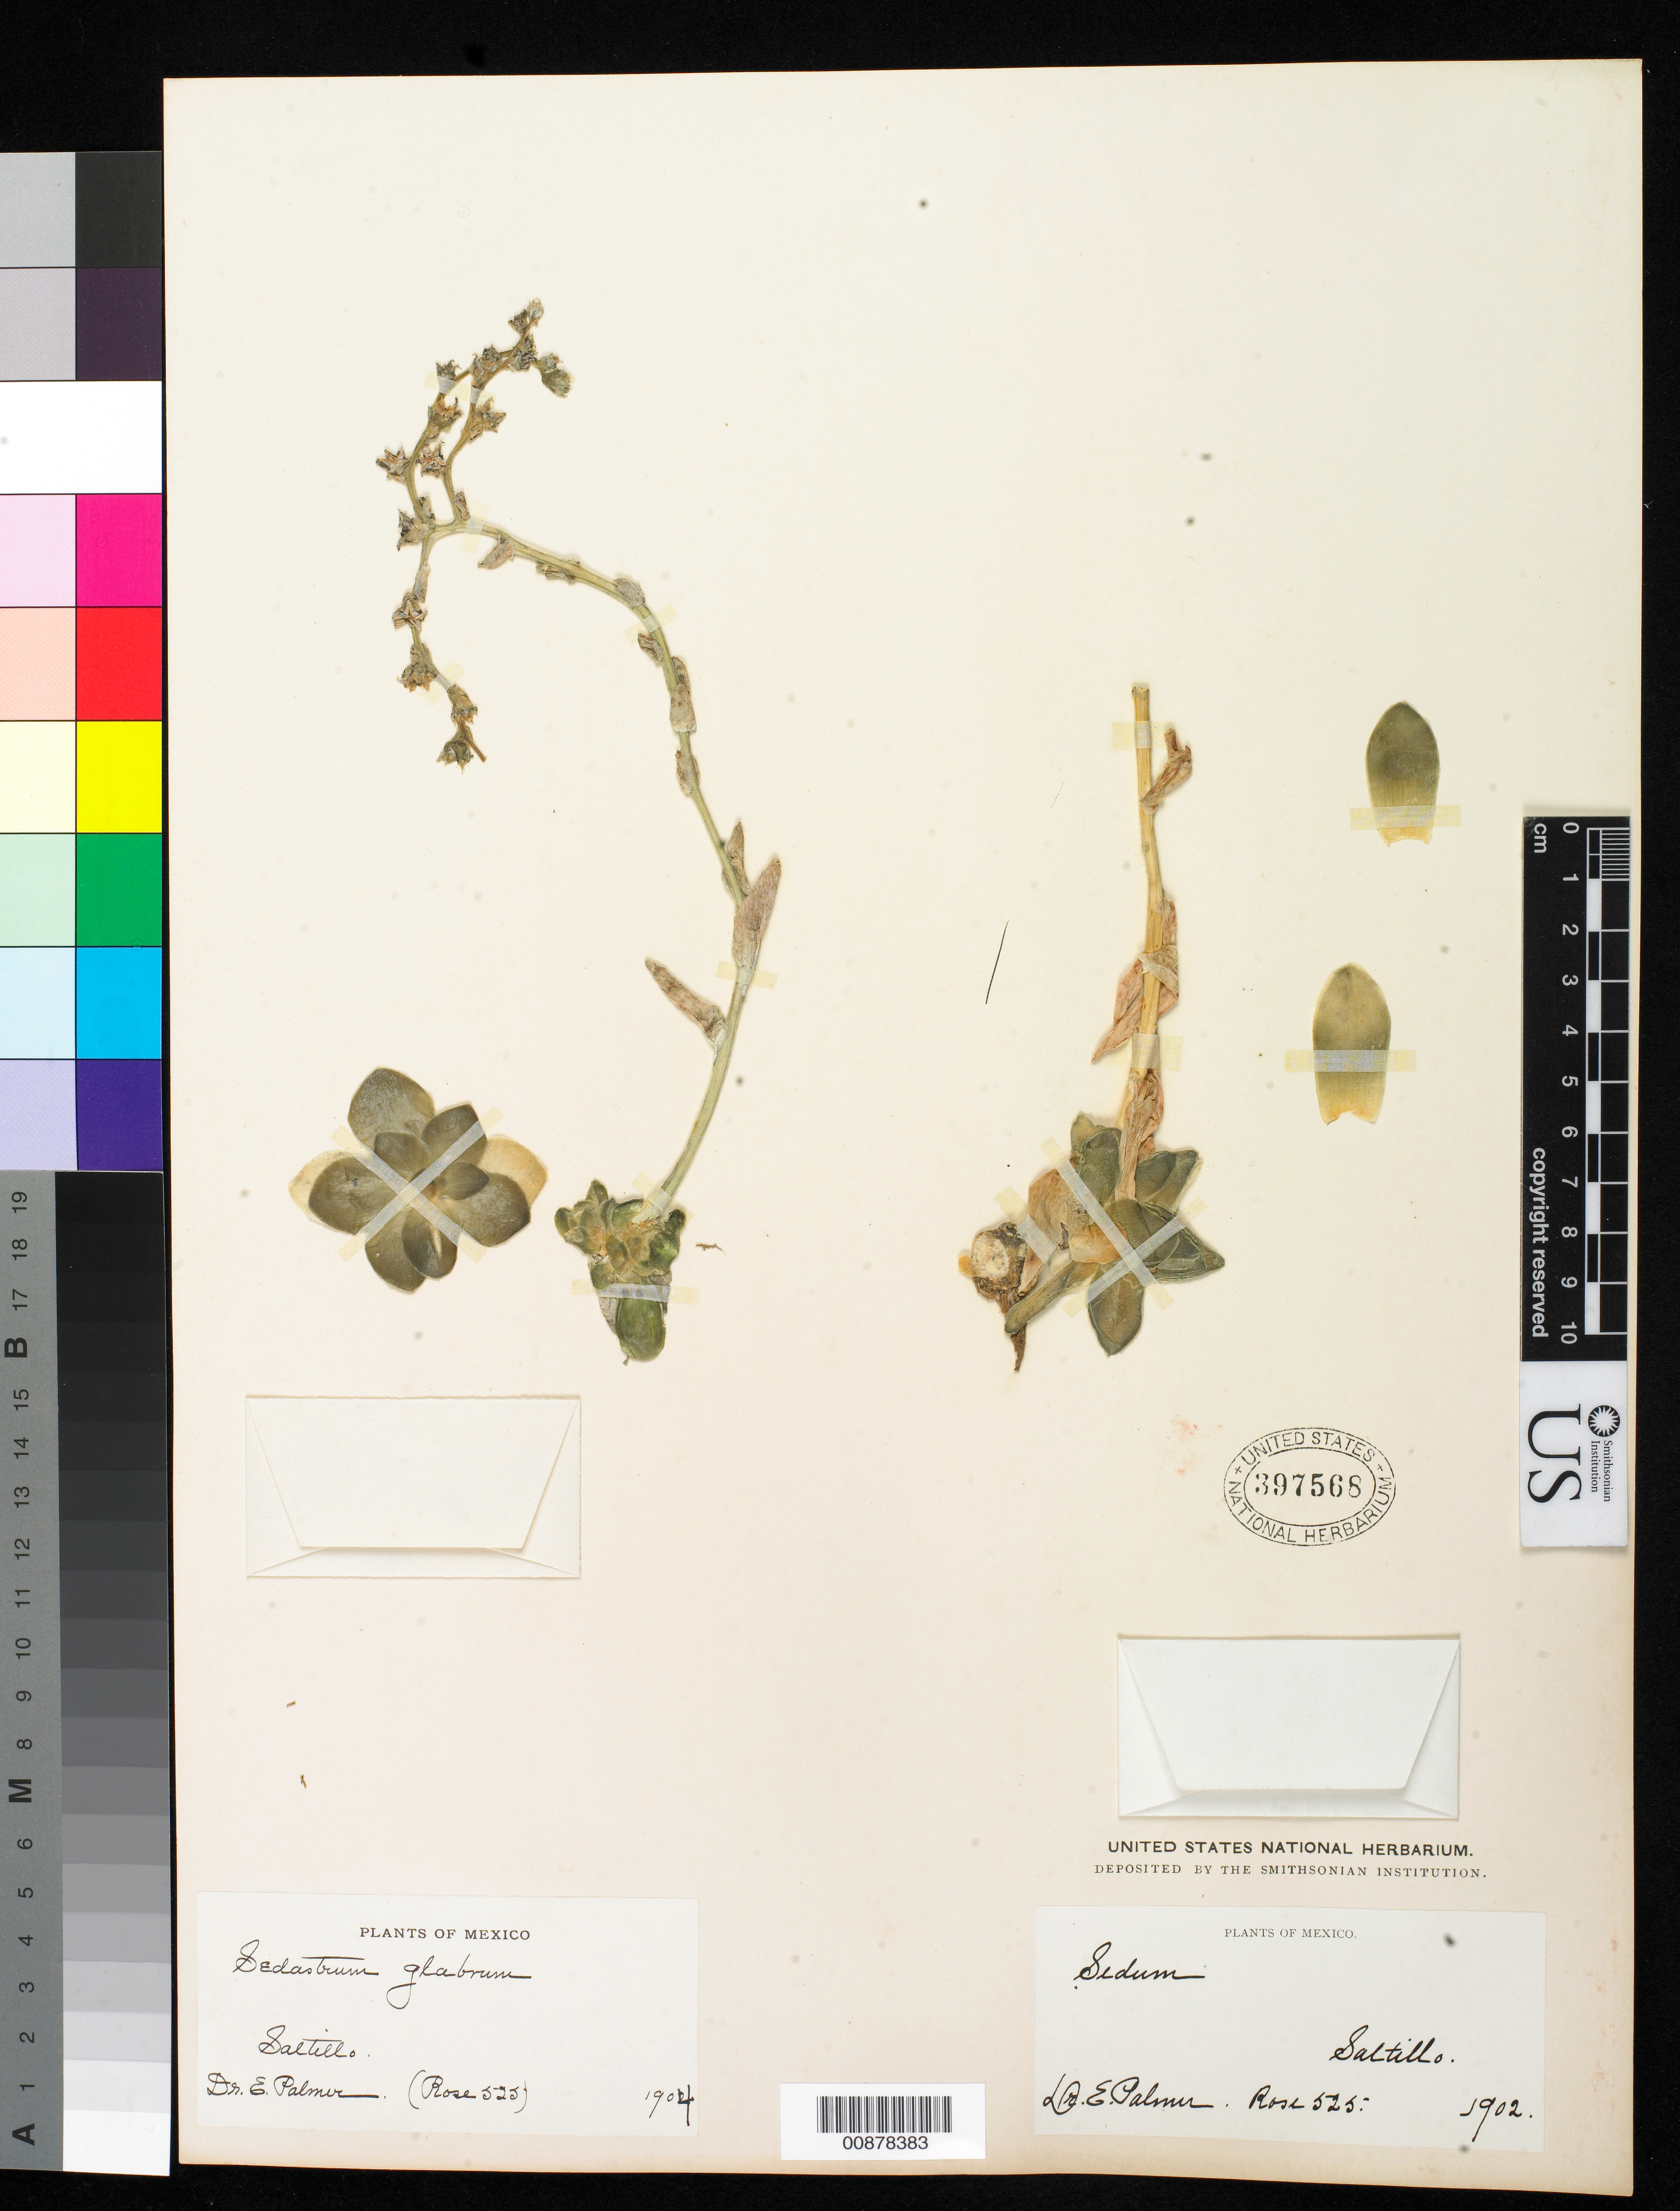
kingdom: Plantae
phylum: Tracheophyta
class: Magnoliopsida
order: Saxifragales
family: Crassulaceae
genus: Sedum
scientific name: Sedum glabrum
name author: (Rose) Praeger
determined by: Strong, Mark T., (BOT), Smithsonian Institution - National Museum of Natural History (UNITED STATES)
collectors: E. Palmer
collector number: (Rose 525)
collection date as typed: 1904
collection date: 1904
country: Mexico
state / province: Coahuila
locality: Saltillo, Coahuila.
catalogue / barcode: US 397568